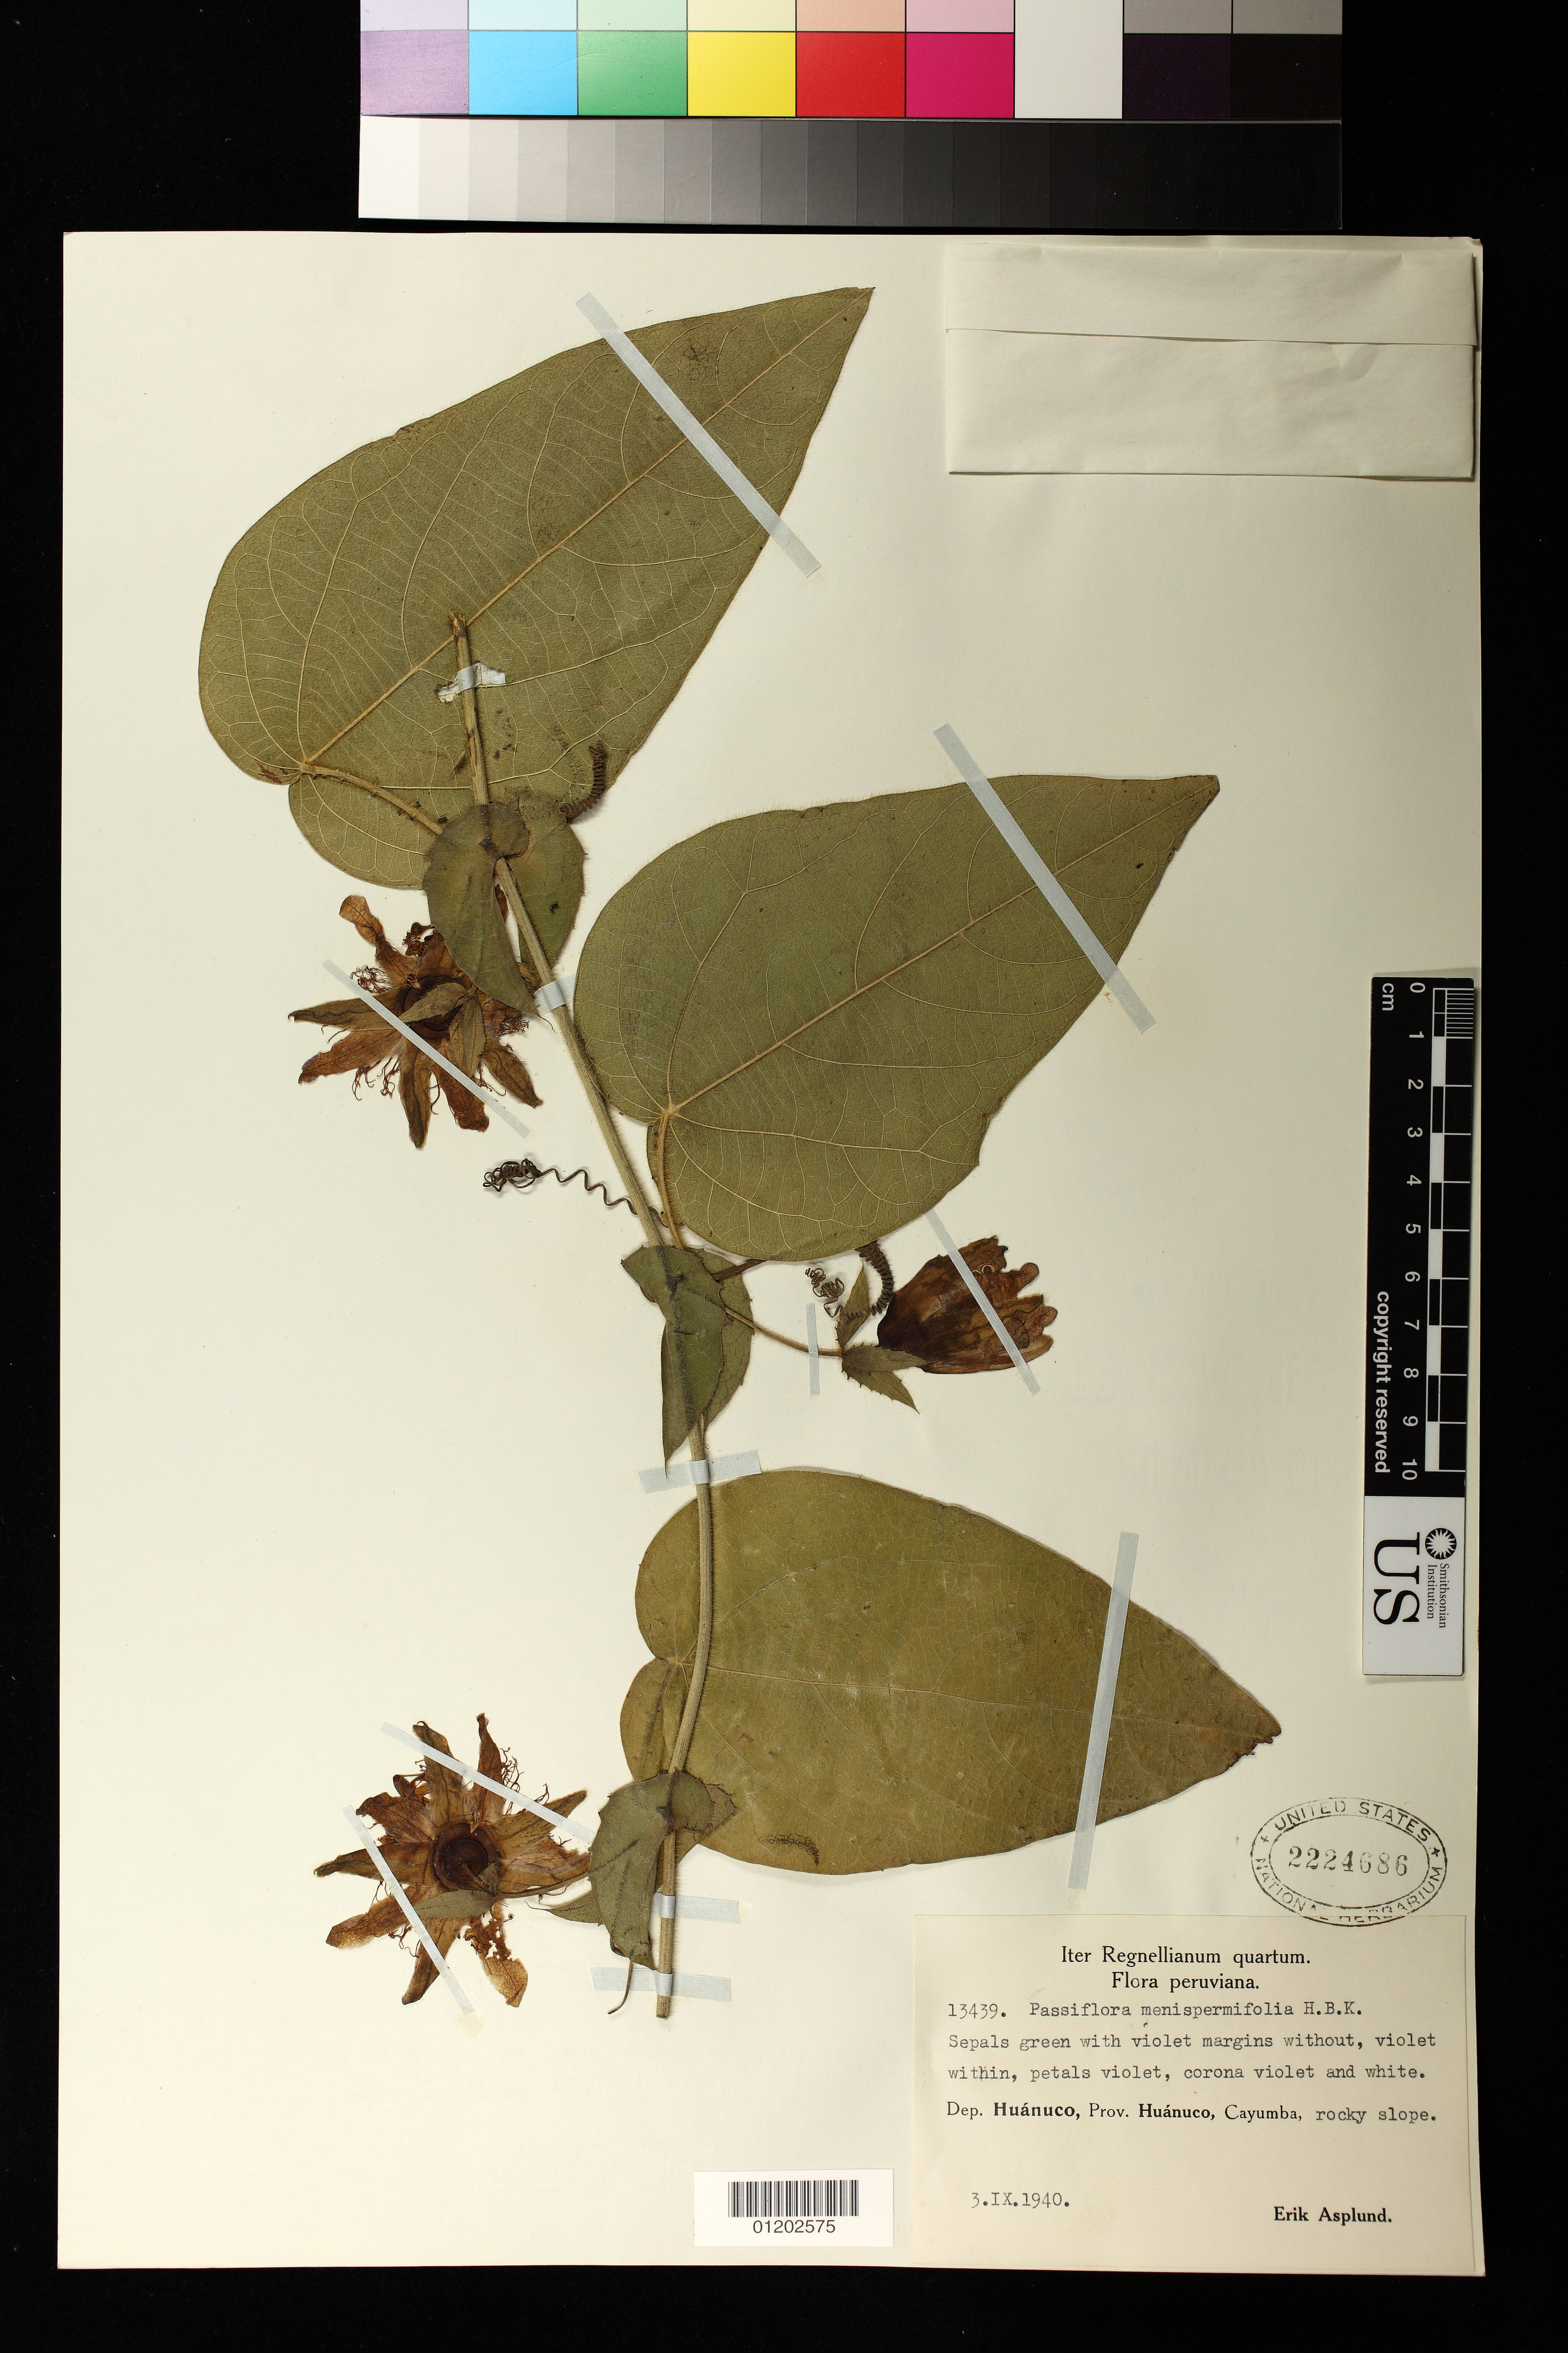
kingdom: Plantae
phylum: Tracheophyta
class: Magnoliopsida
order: Malpighiales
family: Passifloraceae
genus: Passiflora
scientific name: Passiflora menispermifolia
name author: Kunth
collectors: E. Asplund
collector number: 13439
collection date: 1940-09-03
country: Peru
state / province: Huánuco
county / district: Huánuco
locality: Cayumba, rocky slope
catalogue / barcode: US 2224686